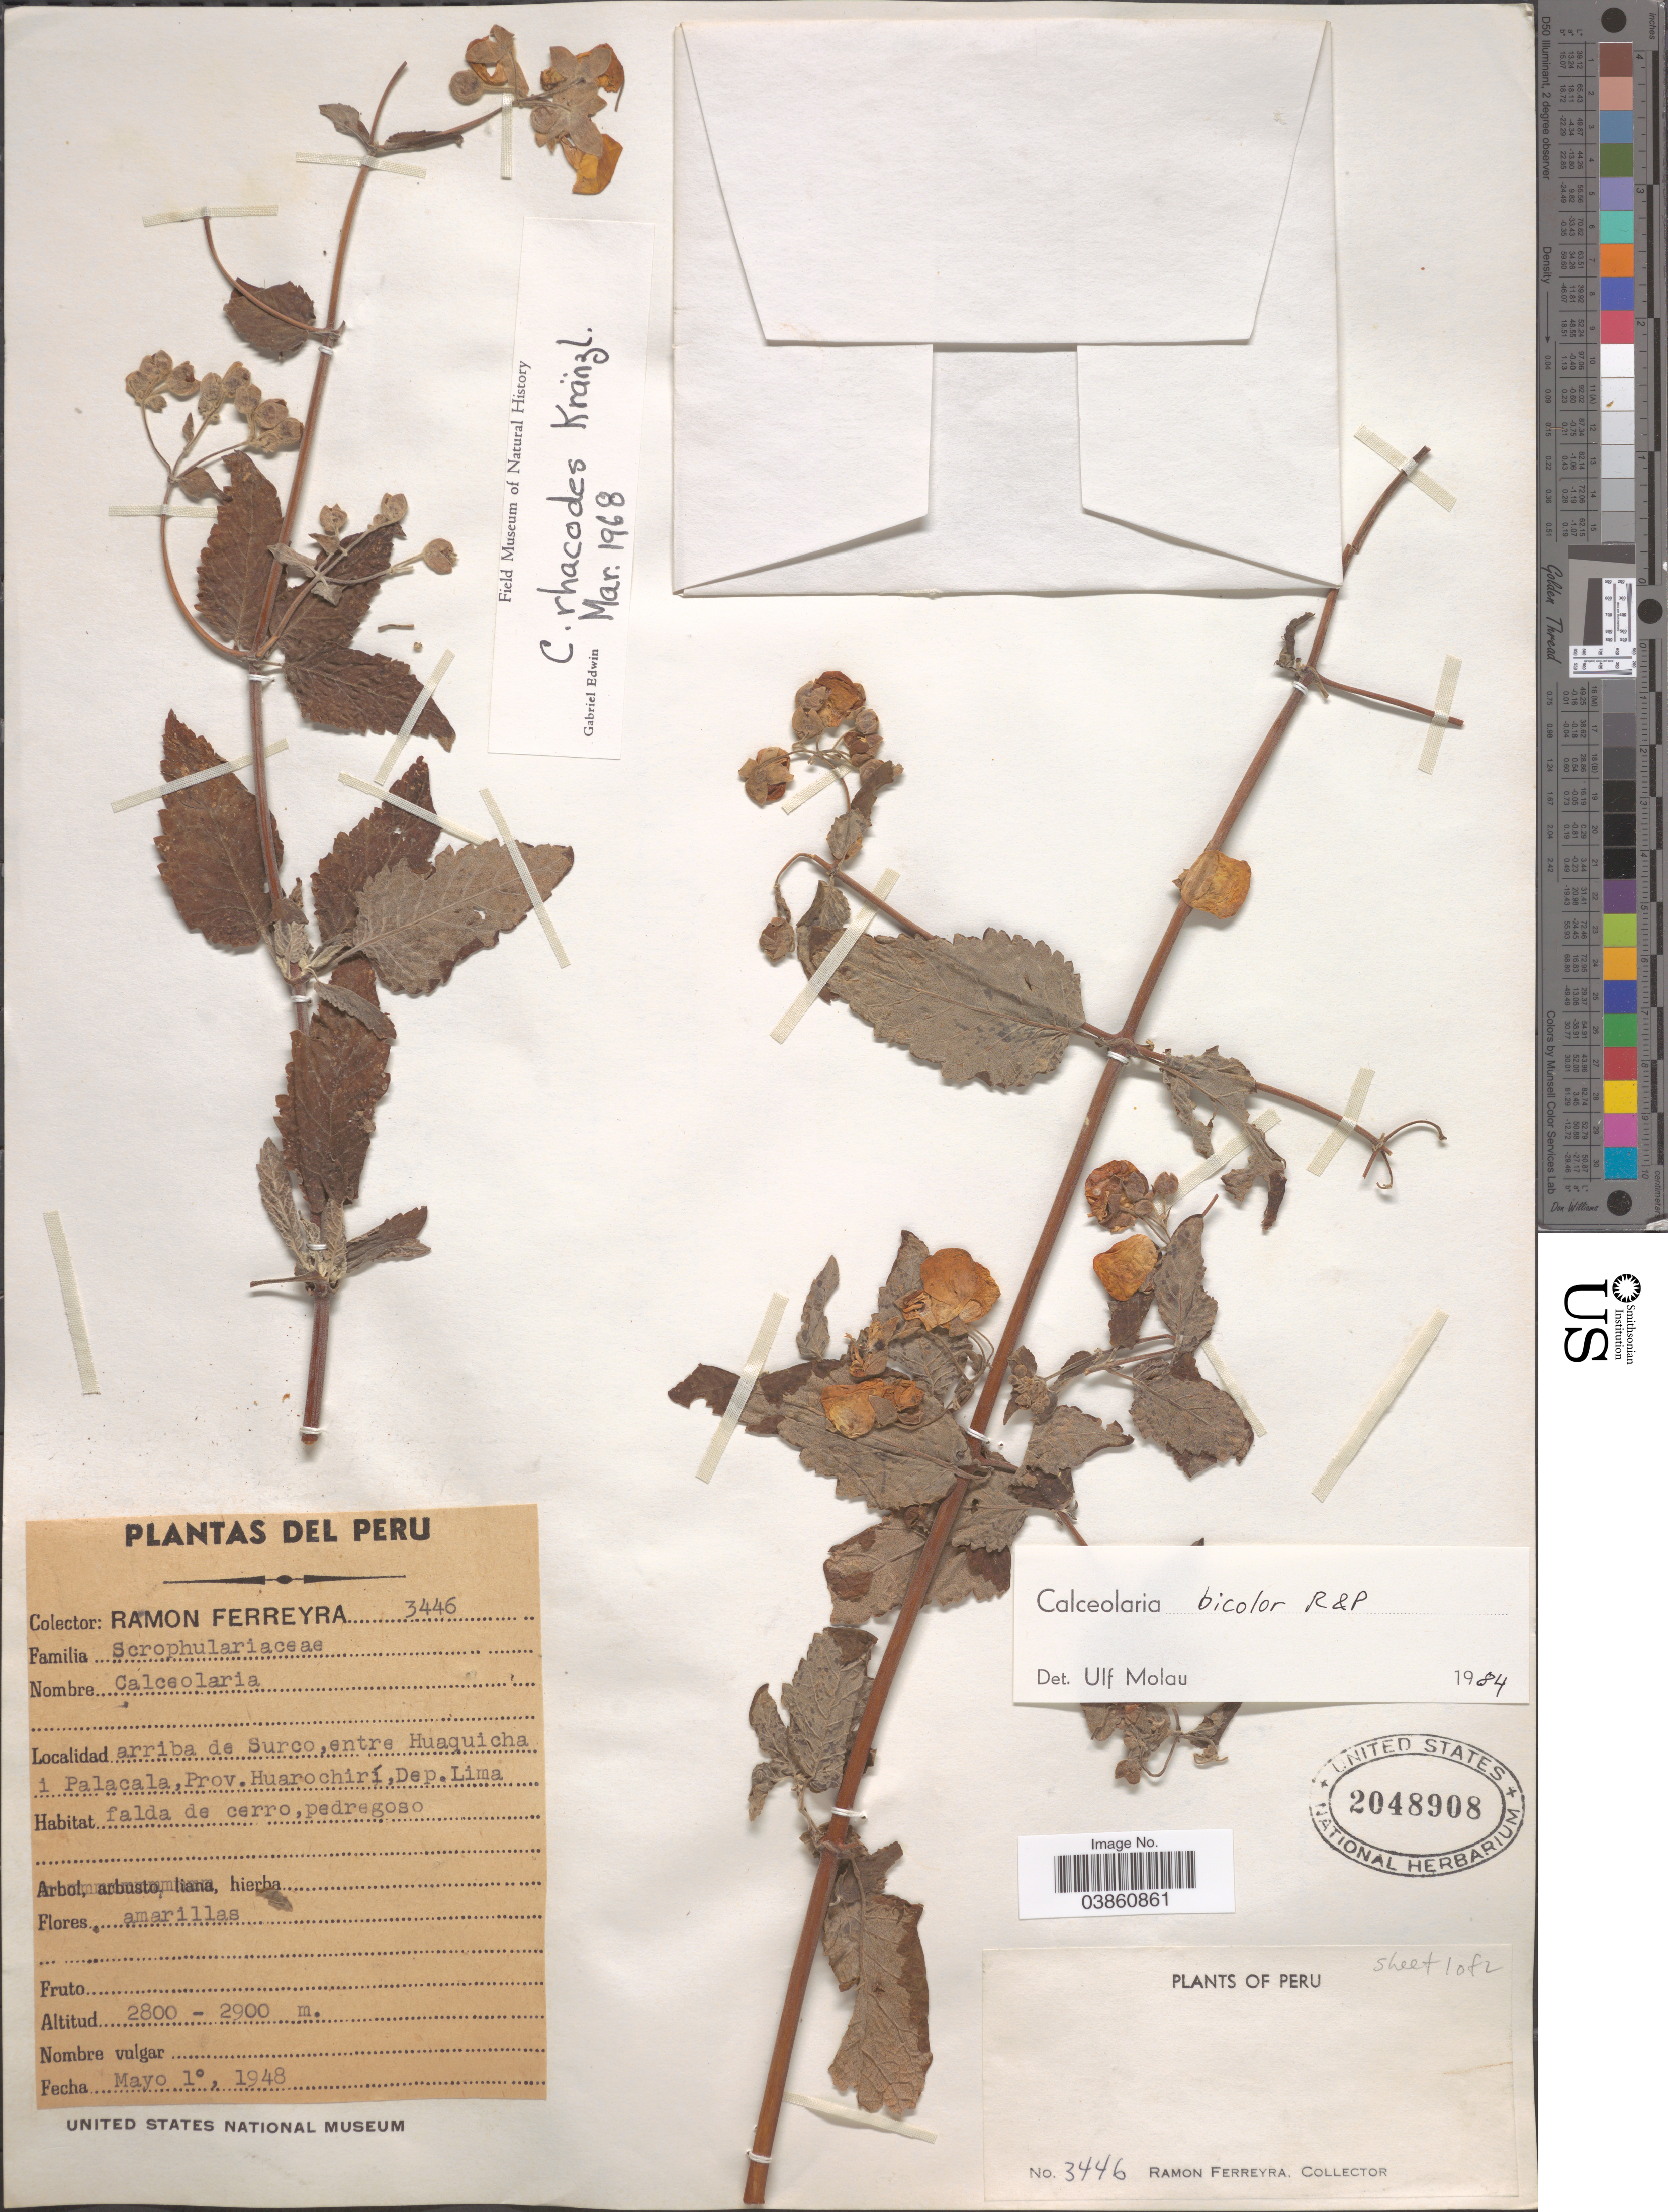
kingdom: Plantae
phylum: Tracheophyta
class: Magnoliopsida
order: Lamiales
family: Calceolariaceae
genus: Calceolaria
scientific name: Calceolaria bicolor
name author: Ruiz & Pav.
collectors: R. A. Ferreyra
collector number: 3446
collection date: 1948-05-01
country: Peru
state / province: Lima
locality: Arriba de Surco, entre Huaquicha i Palacala, Prov. Huarochirí, Dep. Lima.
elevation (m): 2800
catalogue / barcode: US 2048908